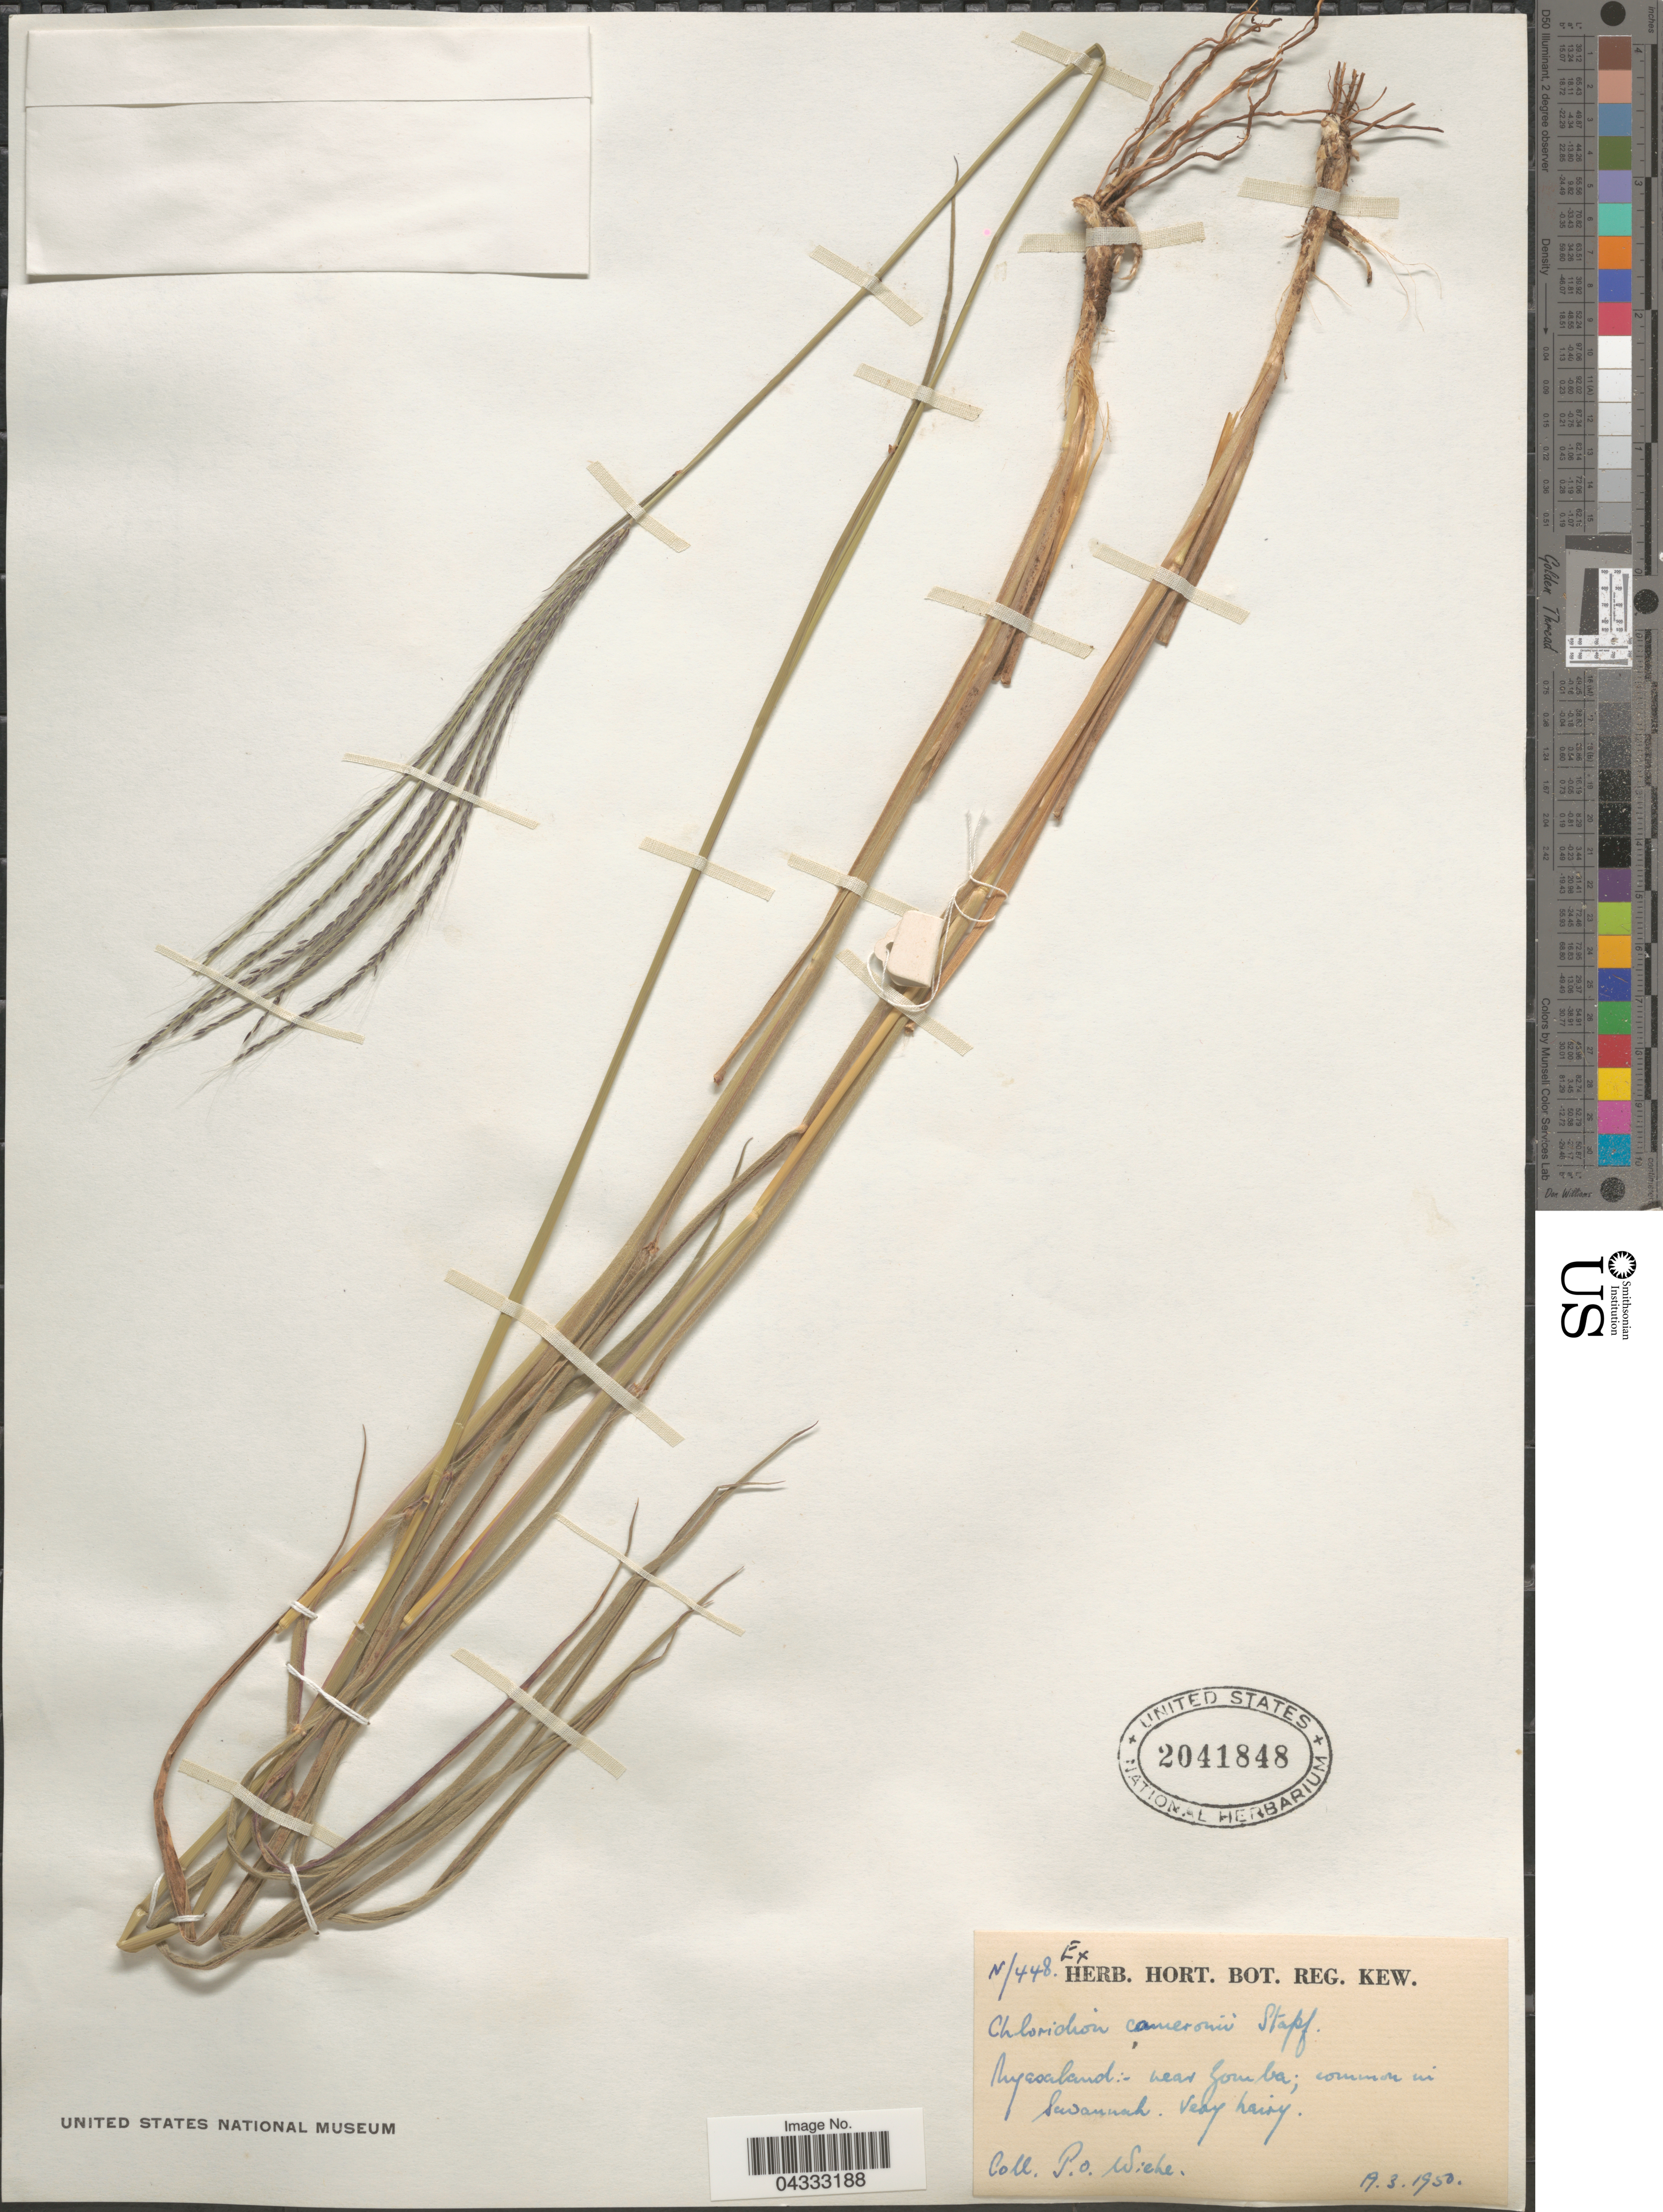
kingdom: Plantae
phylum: Tracheophyta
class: Liliopsida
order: Poales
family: Poaceae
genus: Stereochlaena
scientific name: Stereochlaena cameronii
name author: (Stapf) Pilg.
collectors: P. Wiehe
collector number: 448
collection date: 1950-03-19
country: Malawi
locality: Nyasaland: near Zomba.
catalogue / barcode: US 2041848